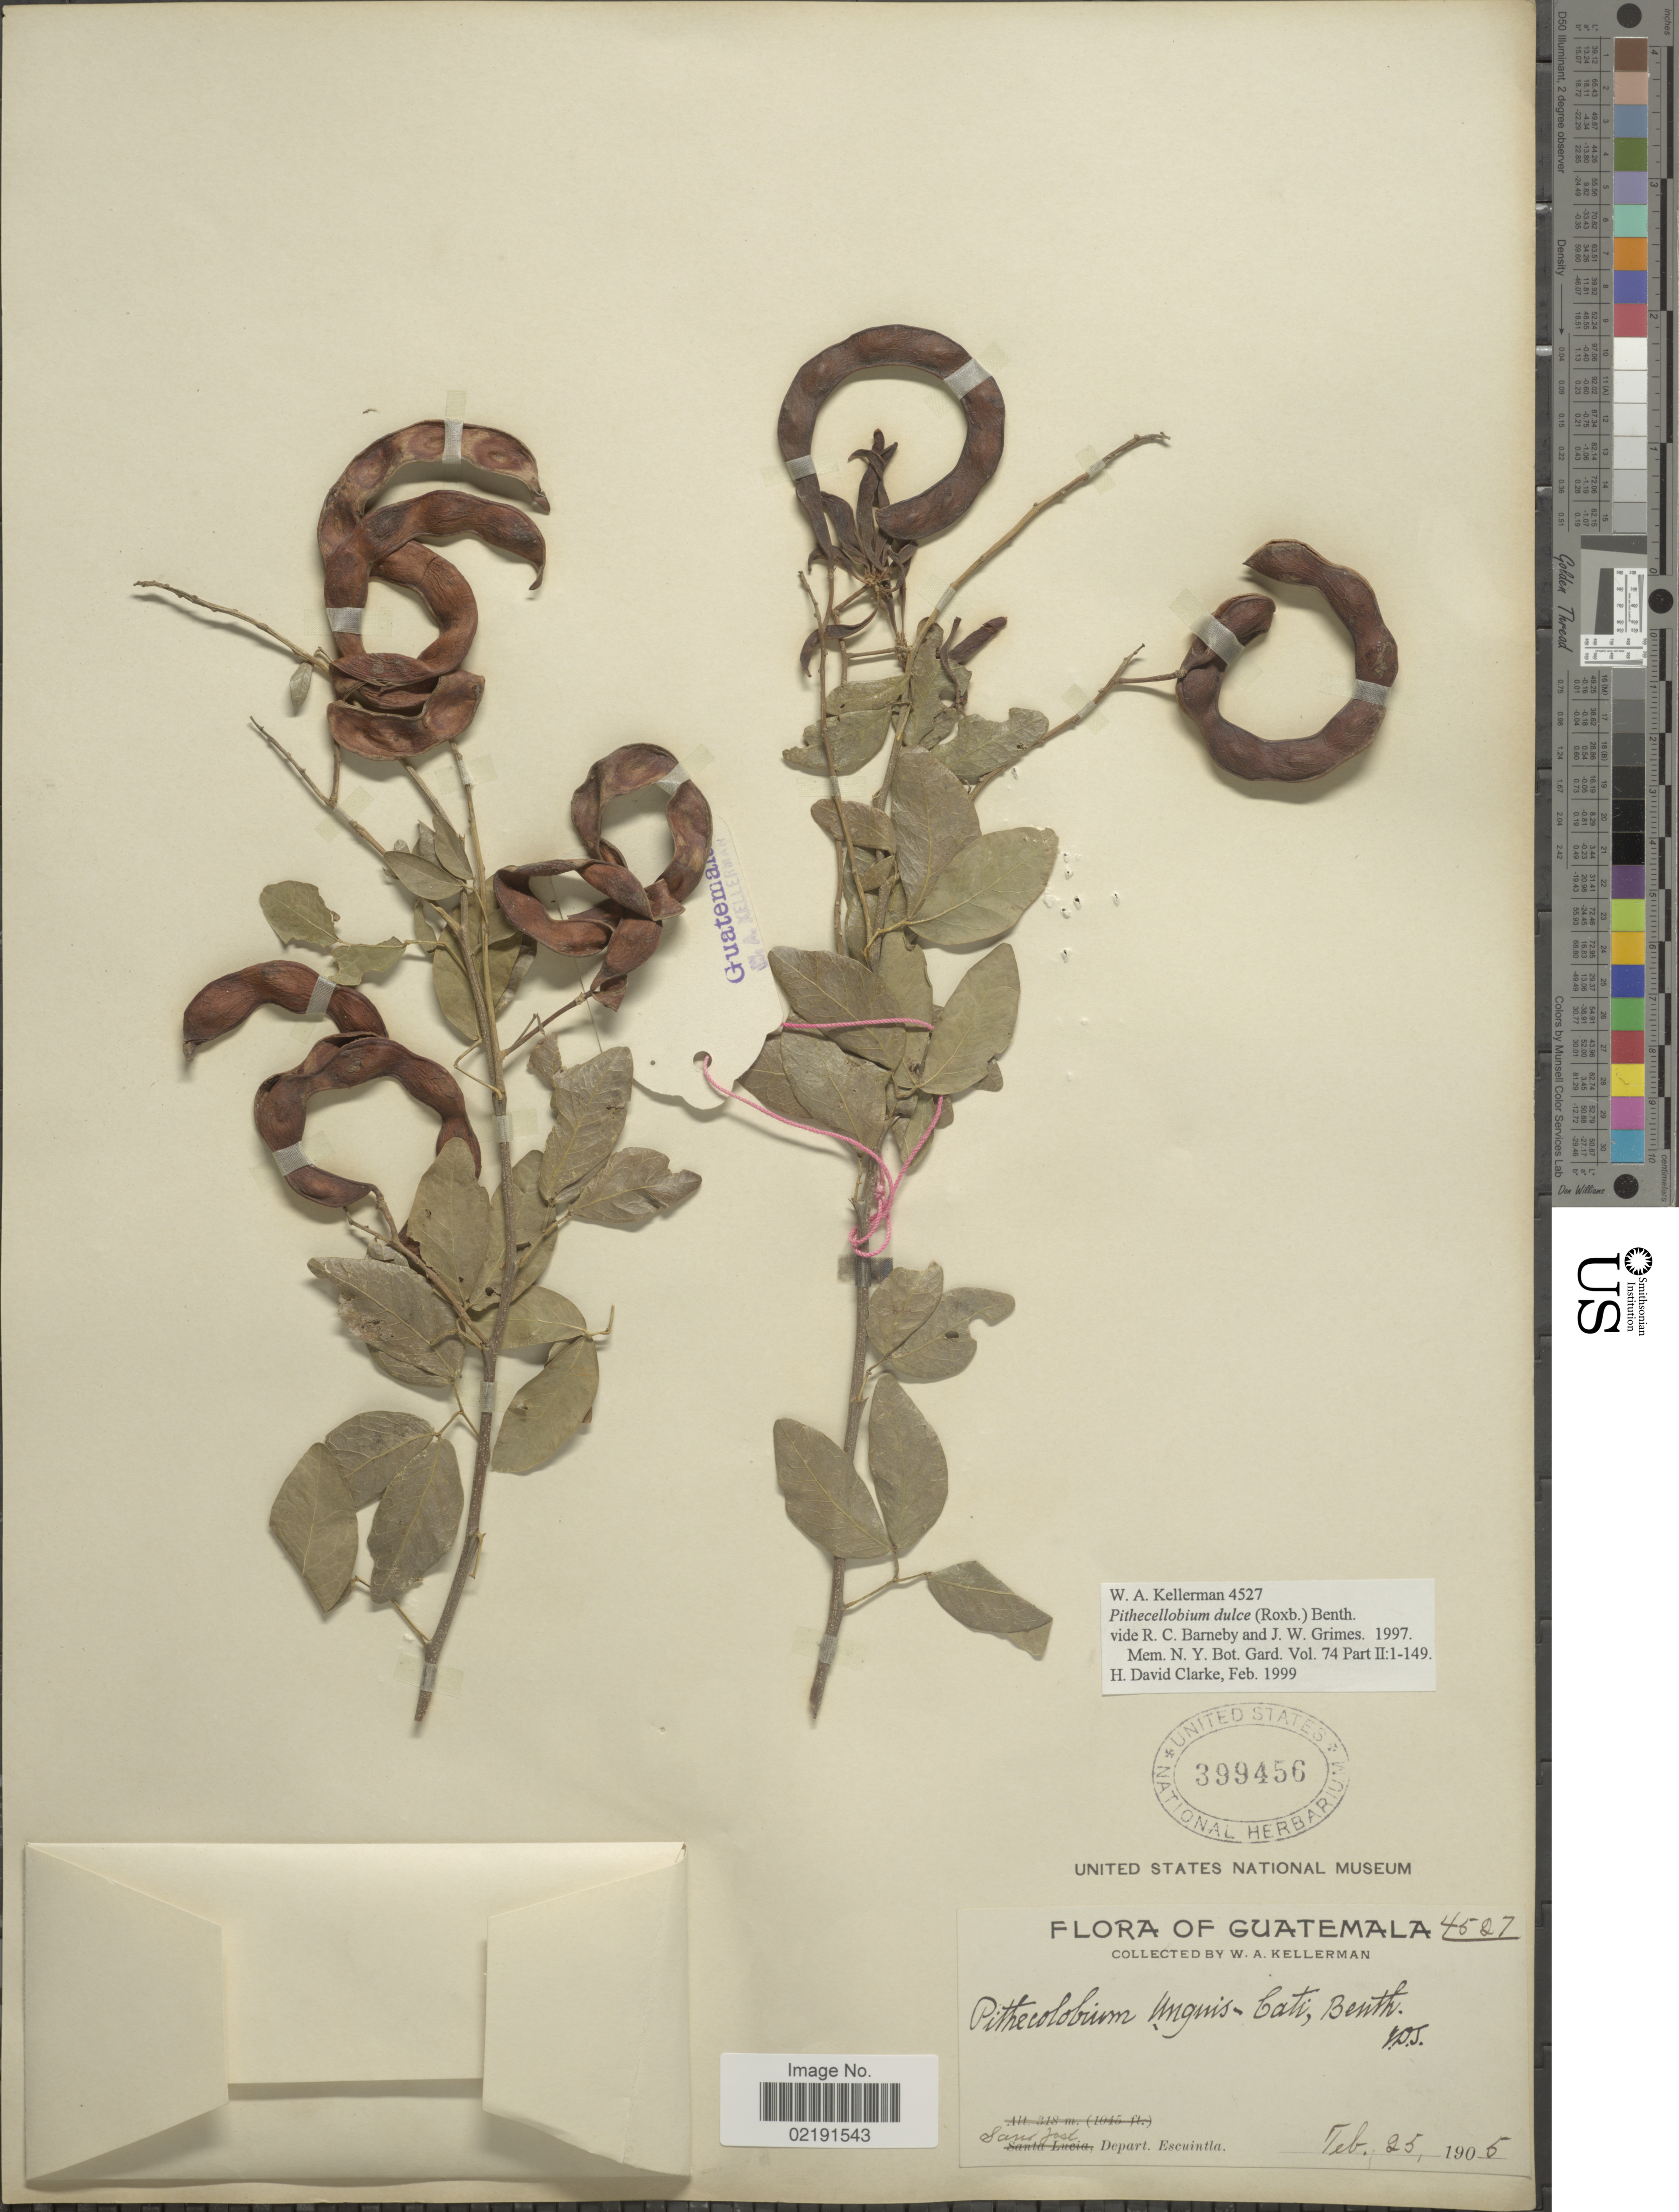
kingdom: Plantae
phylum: Tracheophyta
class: Magnoliopsida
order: Fabales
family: Fabaceae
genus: Pithecellobium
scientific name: Pithecellobium dulce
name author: (Roxb.) Benth.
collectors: W. Kellerman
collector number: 4527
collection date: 1905-02-25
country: Guatemala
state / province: Escuintla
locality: San José, Depart. Escuintla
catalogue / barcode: US 399456